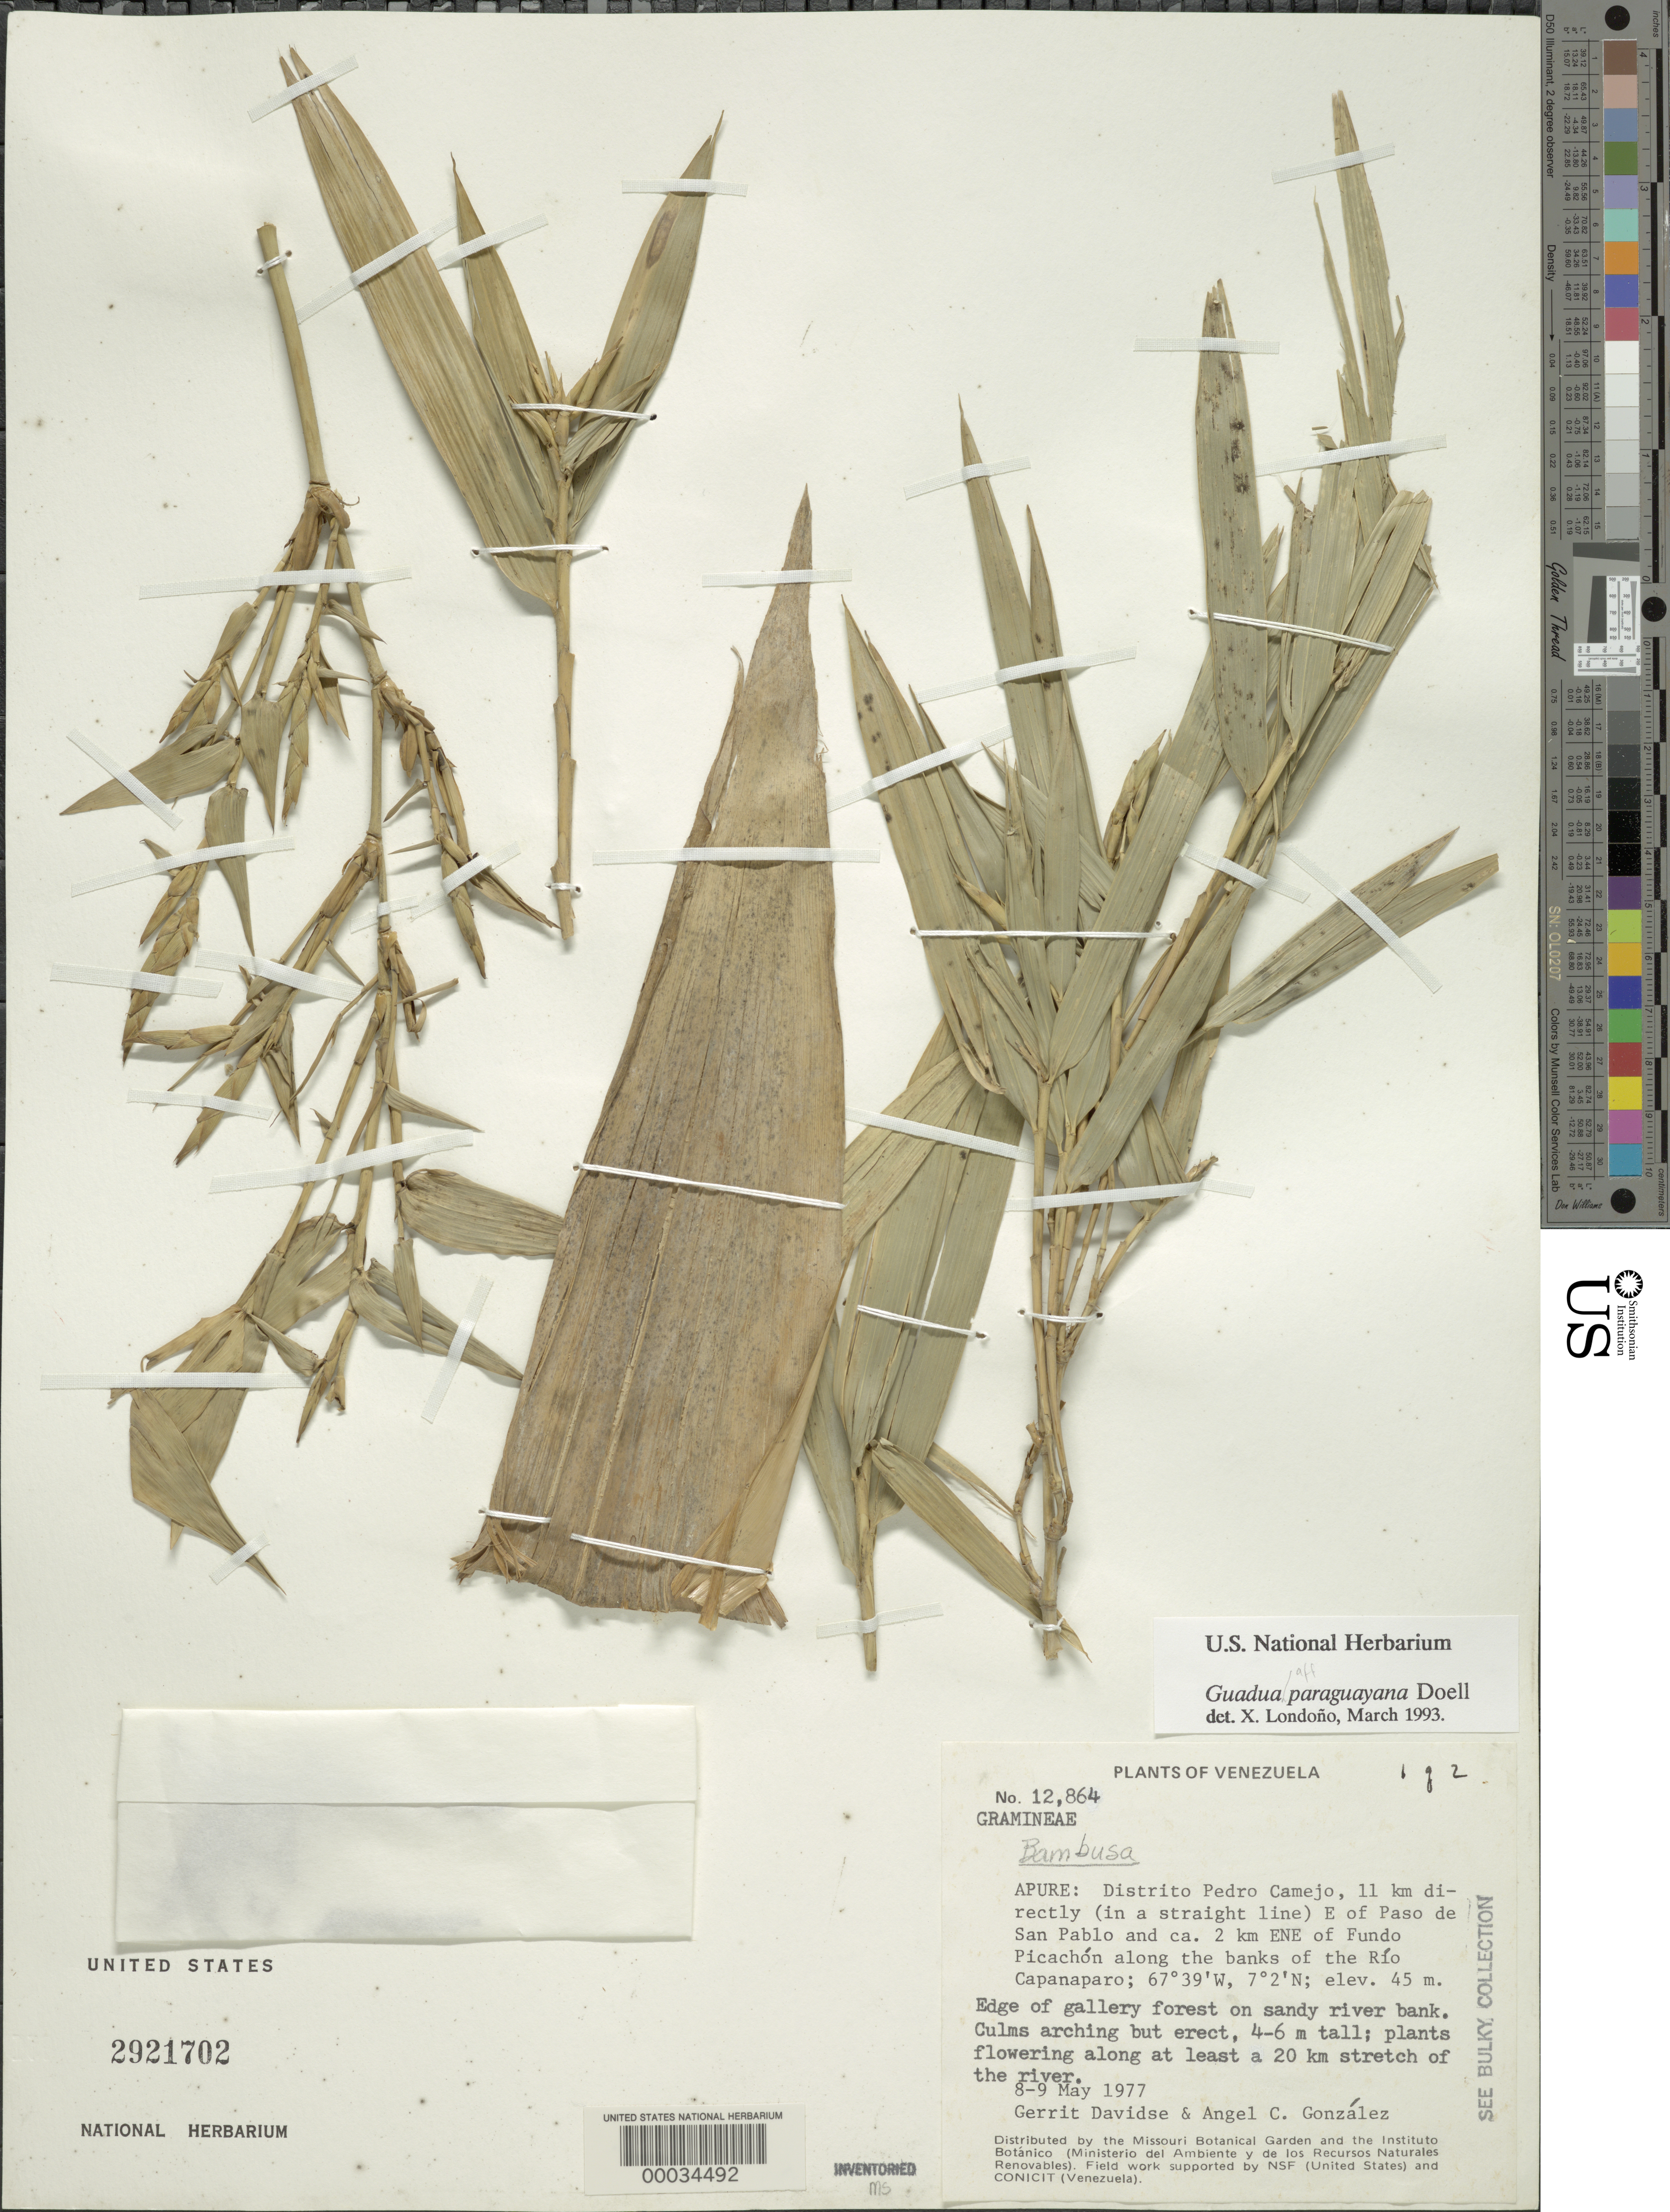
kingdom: Plantae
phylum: Tracheophyta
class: Liliopsida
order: Poales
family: Poaceae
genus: Guadua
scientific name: Guadua paraguayana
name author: Döll in Mart.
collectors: G. Davidse & A. C. González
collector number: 12864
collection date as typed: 08 May 1977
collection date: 1977-05-08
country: Venezuela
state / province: Apure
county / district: Pedro Camejo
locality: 11 km e of paso de san pablo and ca 2 km ene of fundo picachon along the rio capanaparo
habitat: Edge of gallery forest on sandy river bank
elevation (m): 45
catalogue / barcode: US 2921702